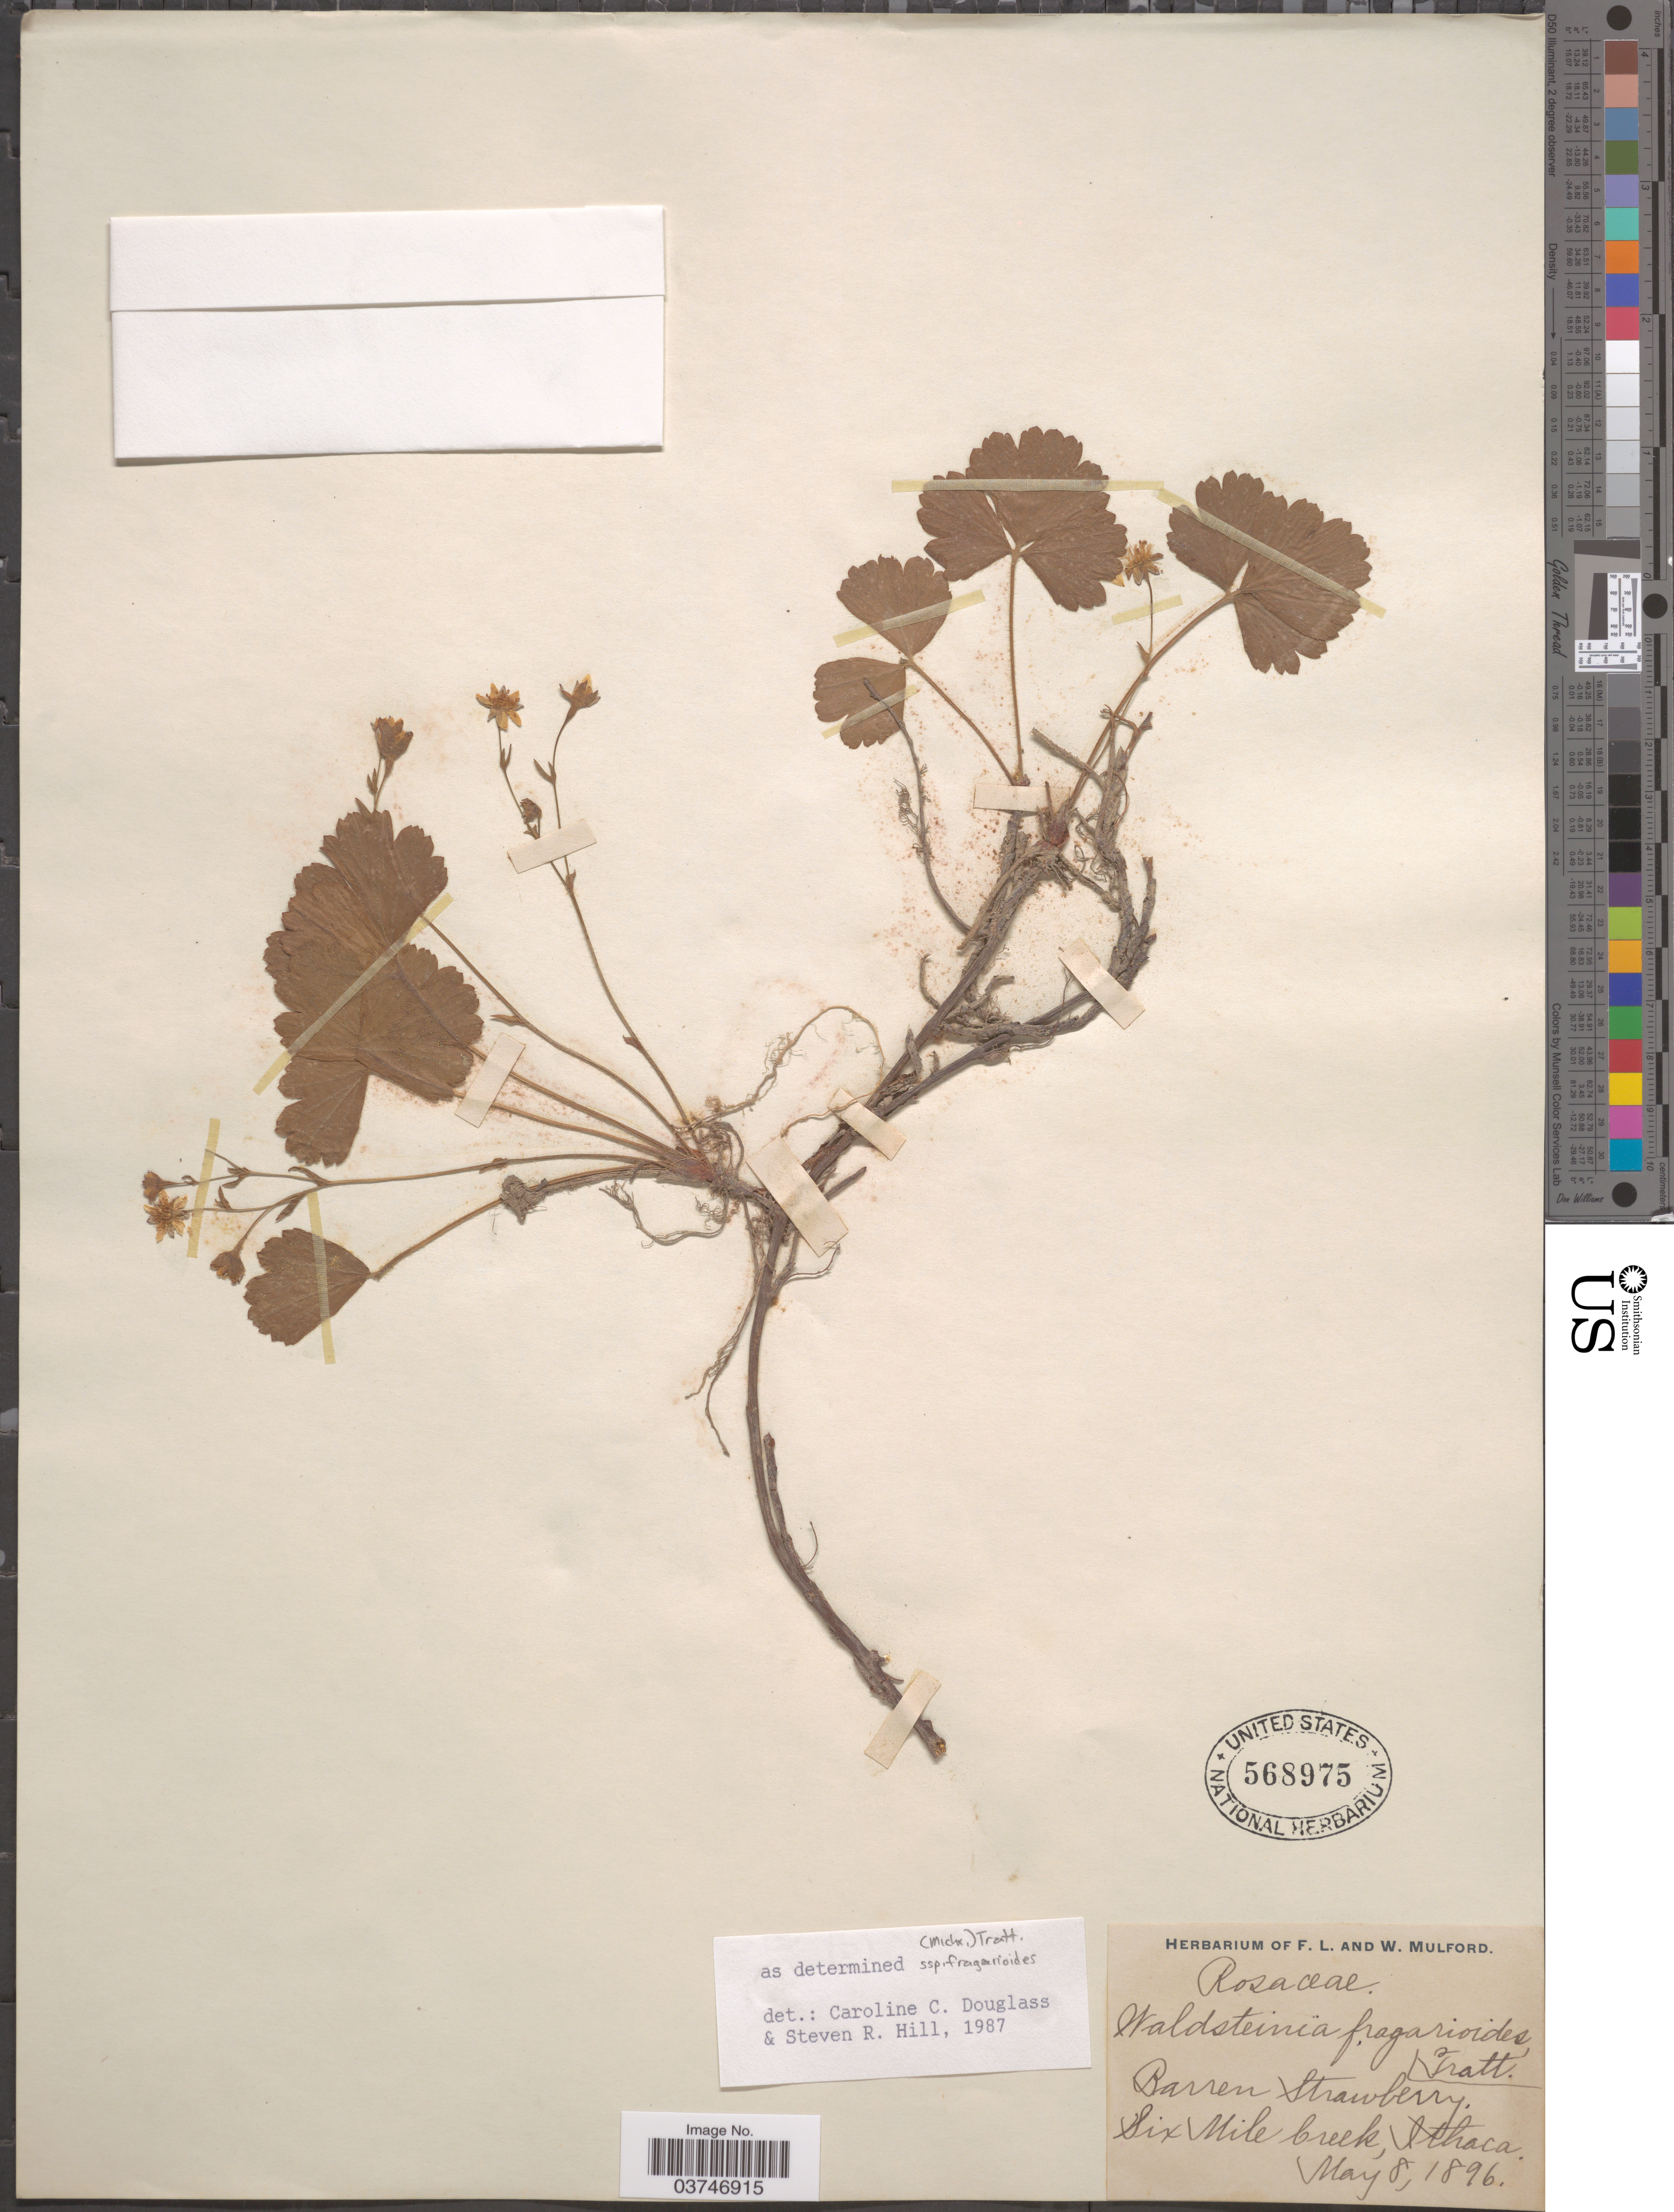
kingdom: Plantae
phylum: Tracheophyta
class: Magnoliopsida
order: Rosales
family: Rosaceae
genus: Waldsteinia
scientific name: Waldsteinia fragarioides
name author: (Michx.) Tratt.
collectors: ex herb. F. L. and W. Mulford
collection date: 1896-05-08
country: United States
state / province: New York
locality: Six Mile Creek, Ithaca.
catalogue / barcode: US 568975